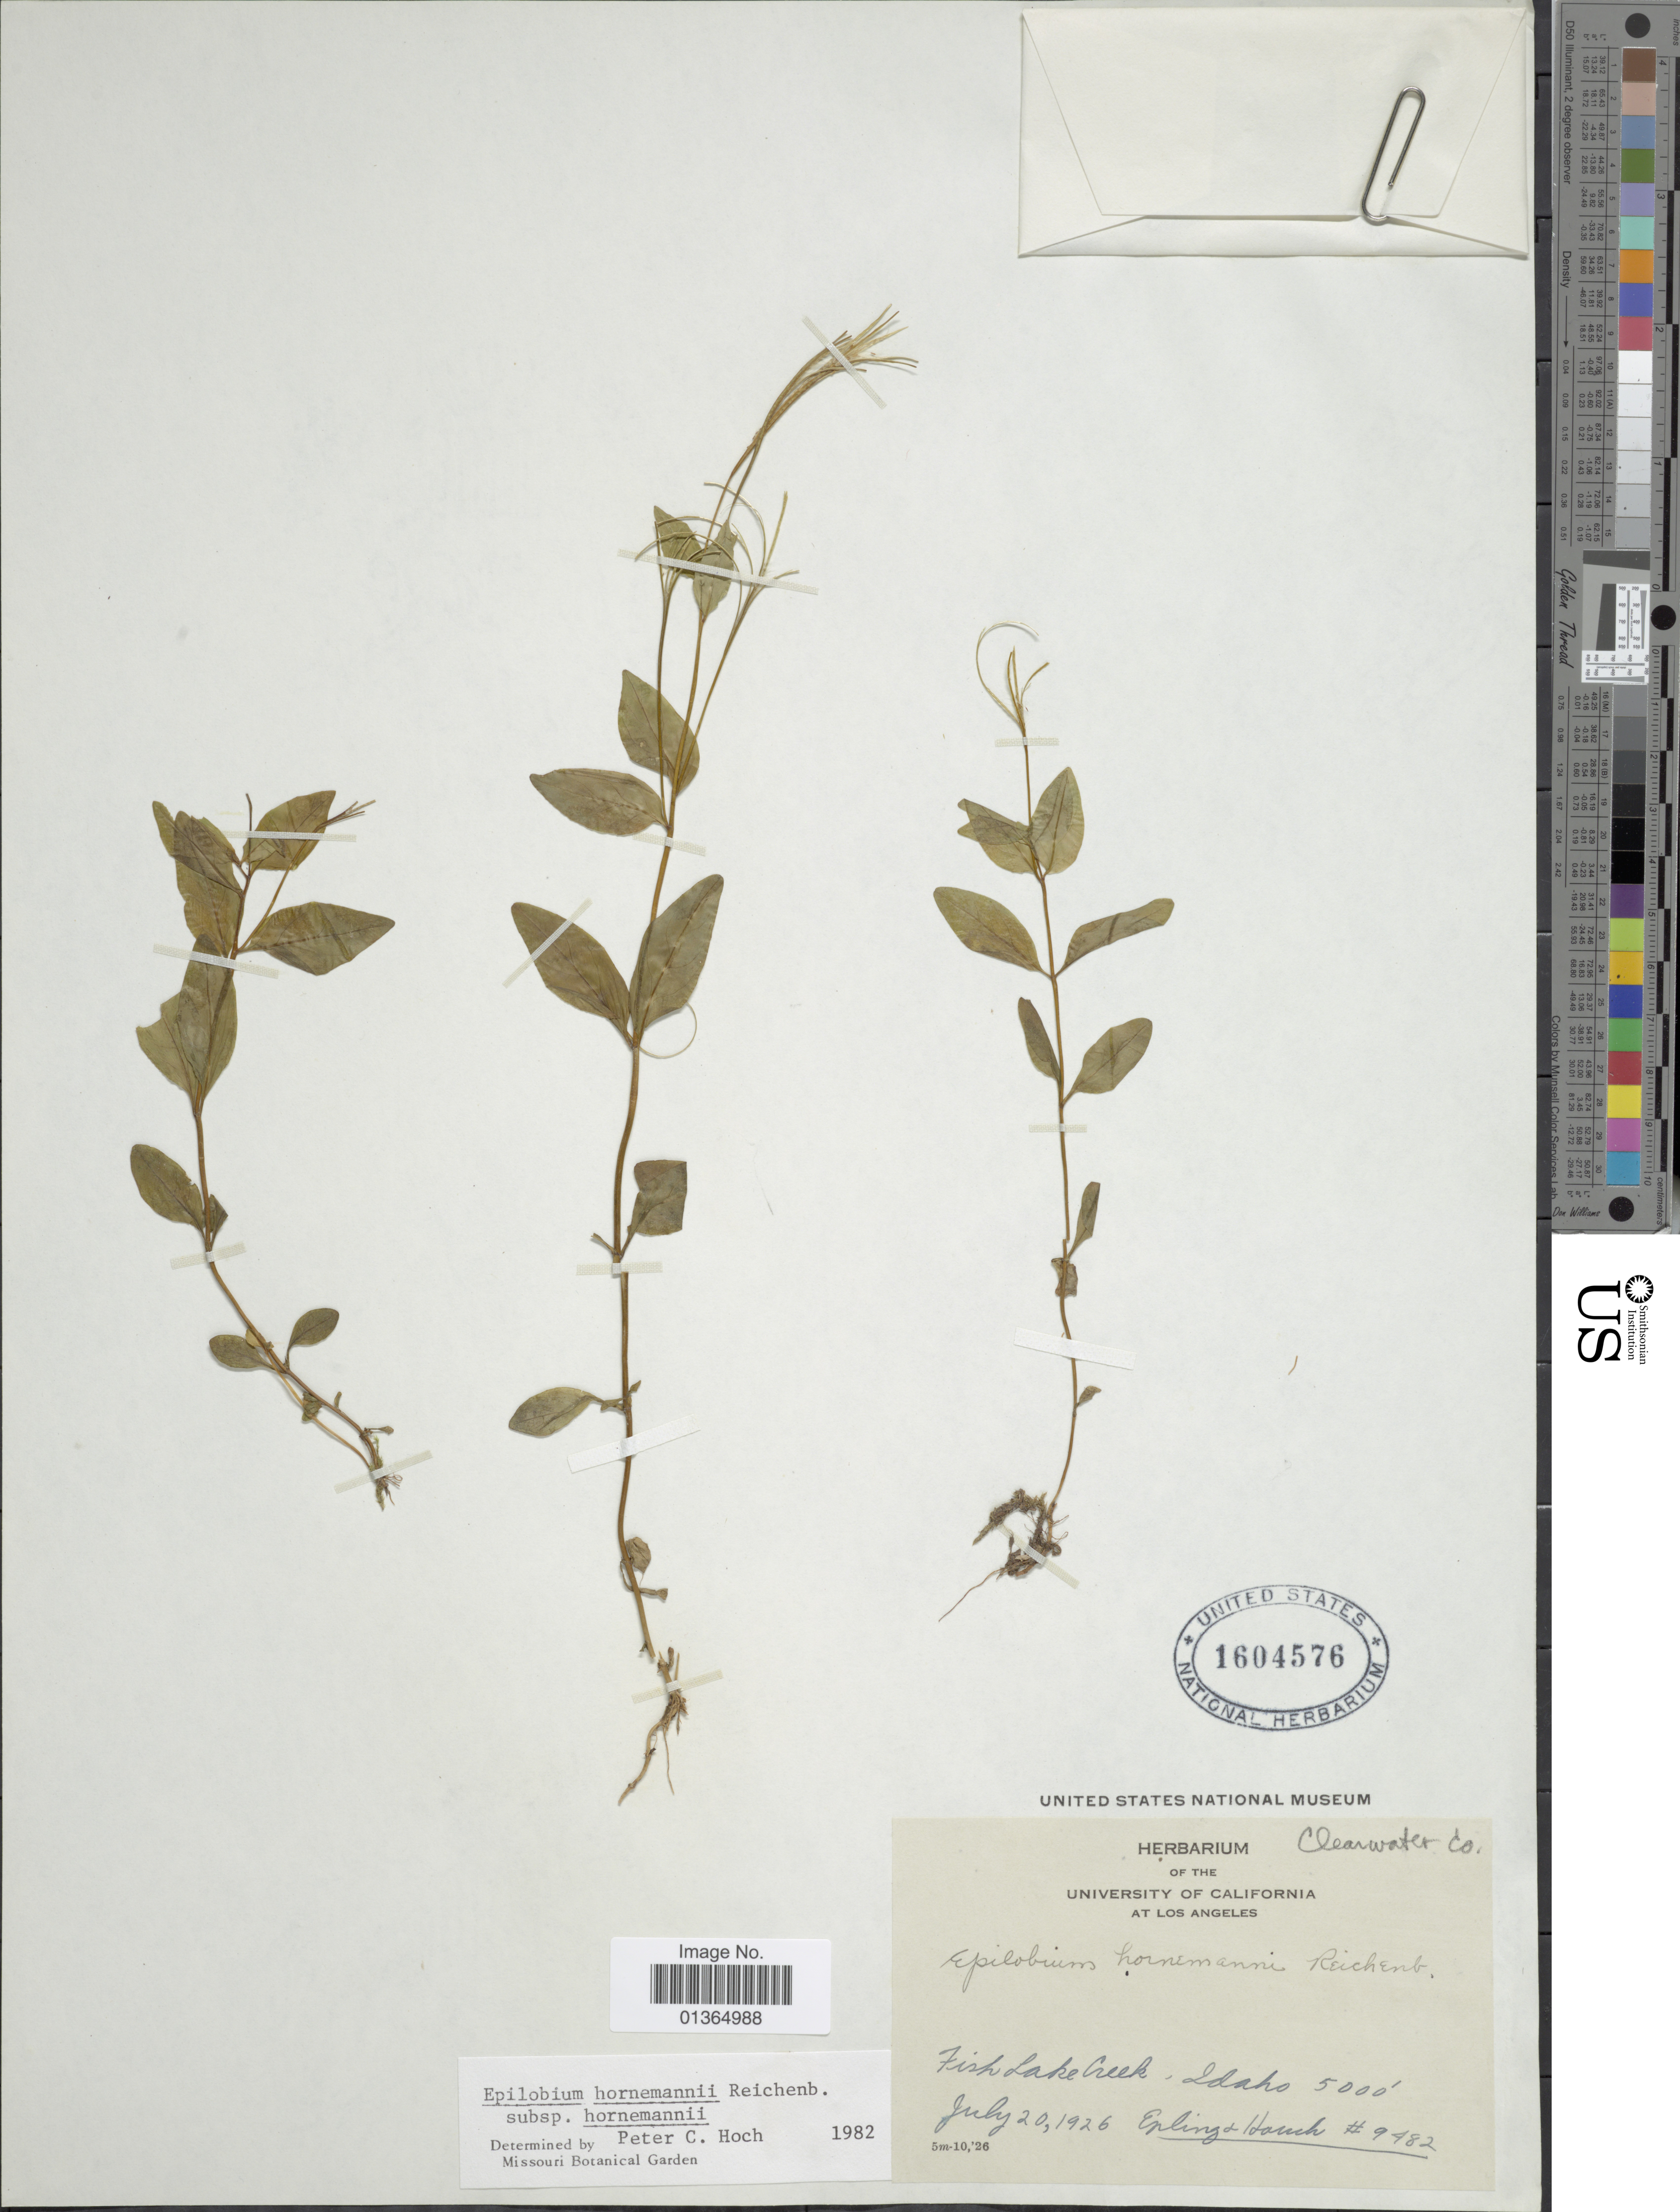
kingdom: Plantae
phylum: Tracheophyta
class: Magnoliopsida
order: Myrtales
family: Onagraceae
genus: Epilobium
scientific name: Epilobium hornemannii subsp. hornemannii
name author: Rchb.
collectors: -- Epling & -. Hauch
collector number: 9482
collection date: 1926-07-20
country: United States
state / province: Idaho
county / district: Clearwater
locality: Fish Lake Creek.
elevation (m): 1524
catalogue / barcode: US 1604576